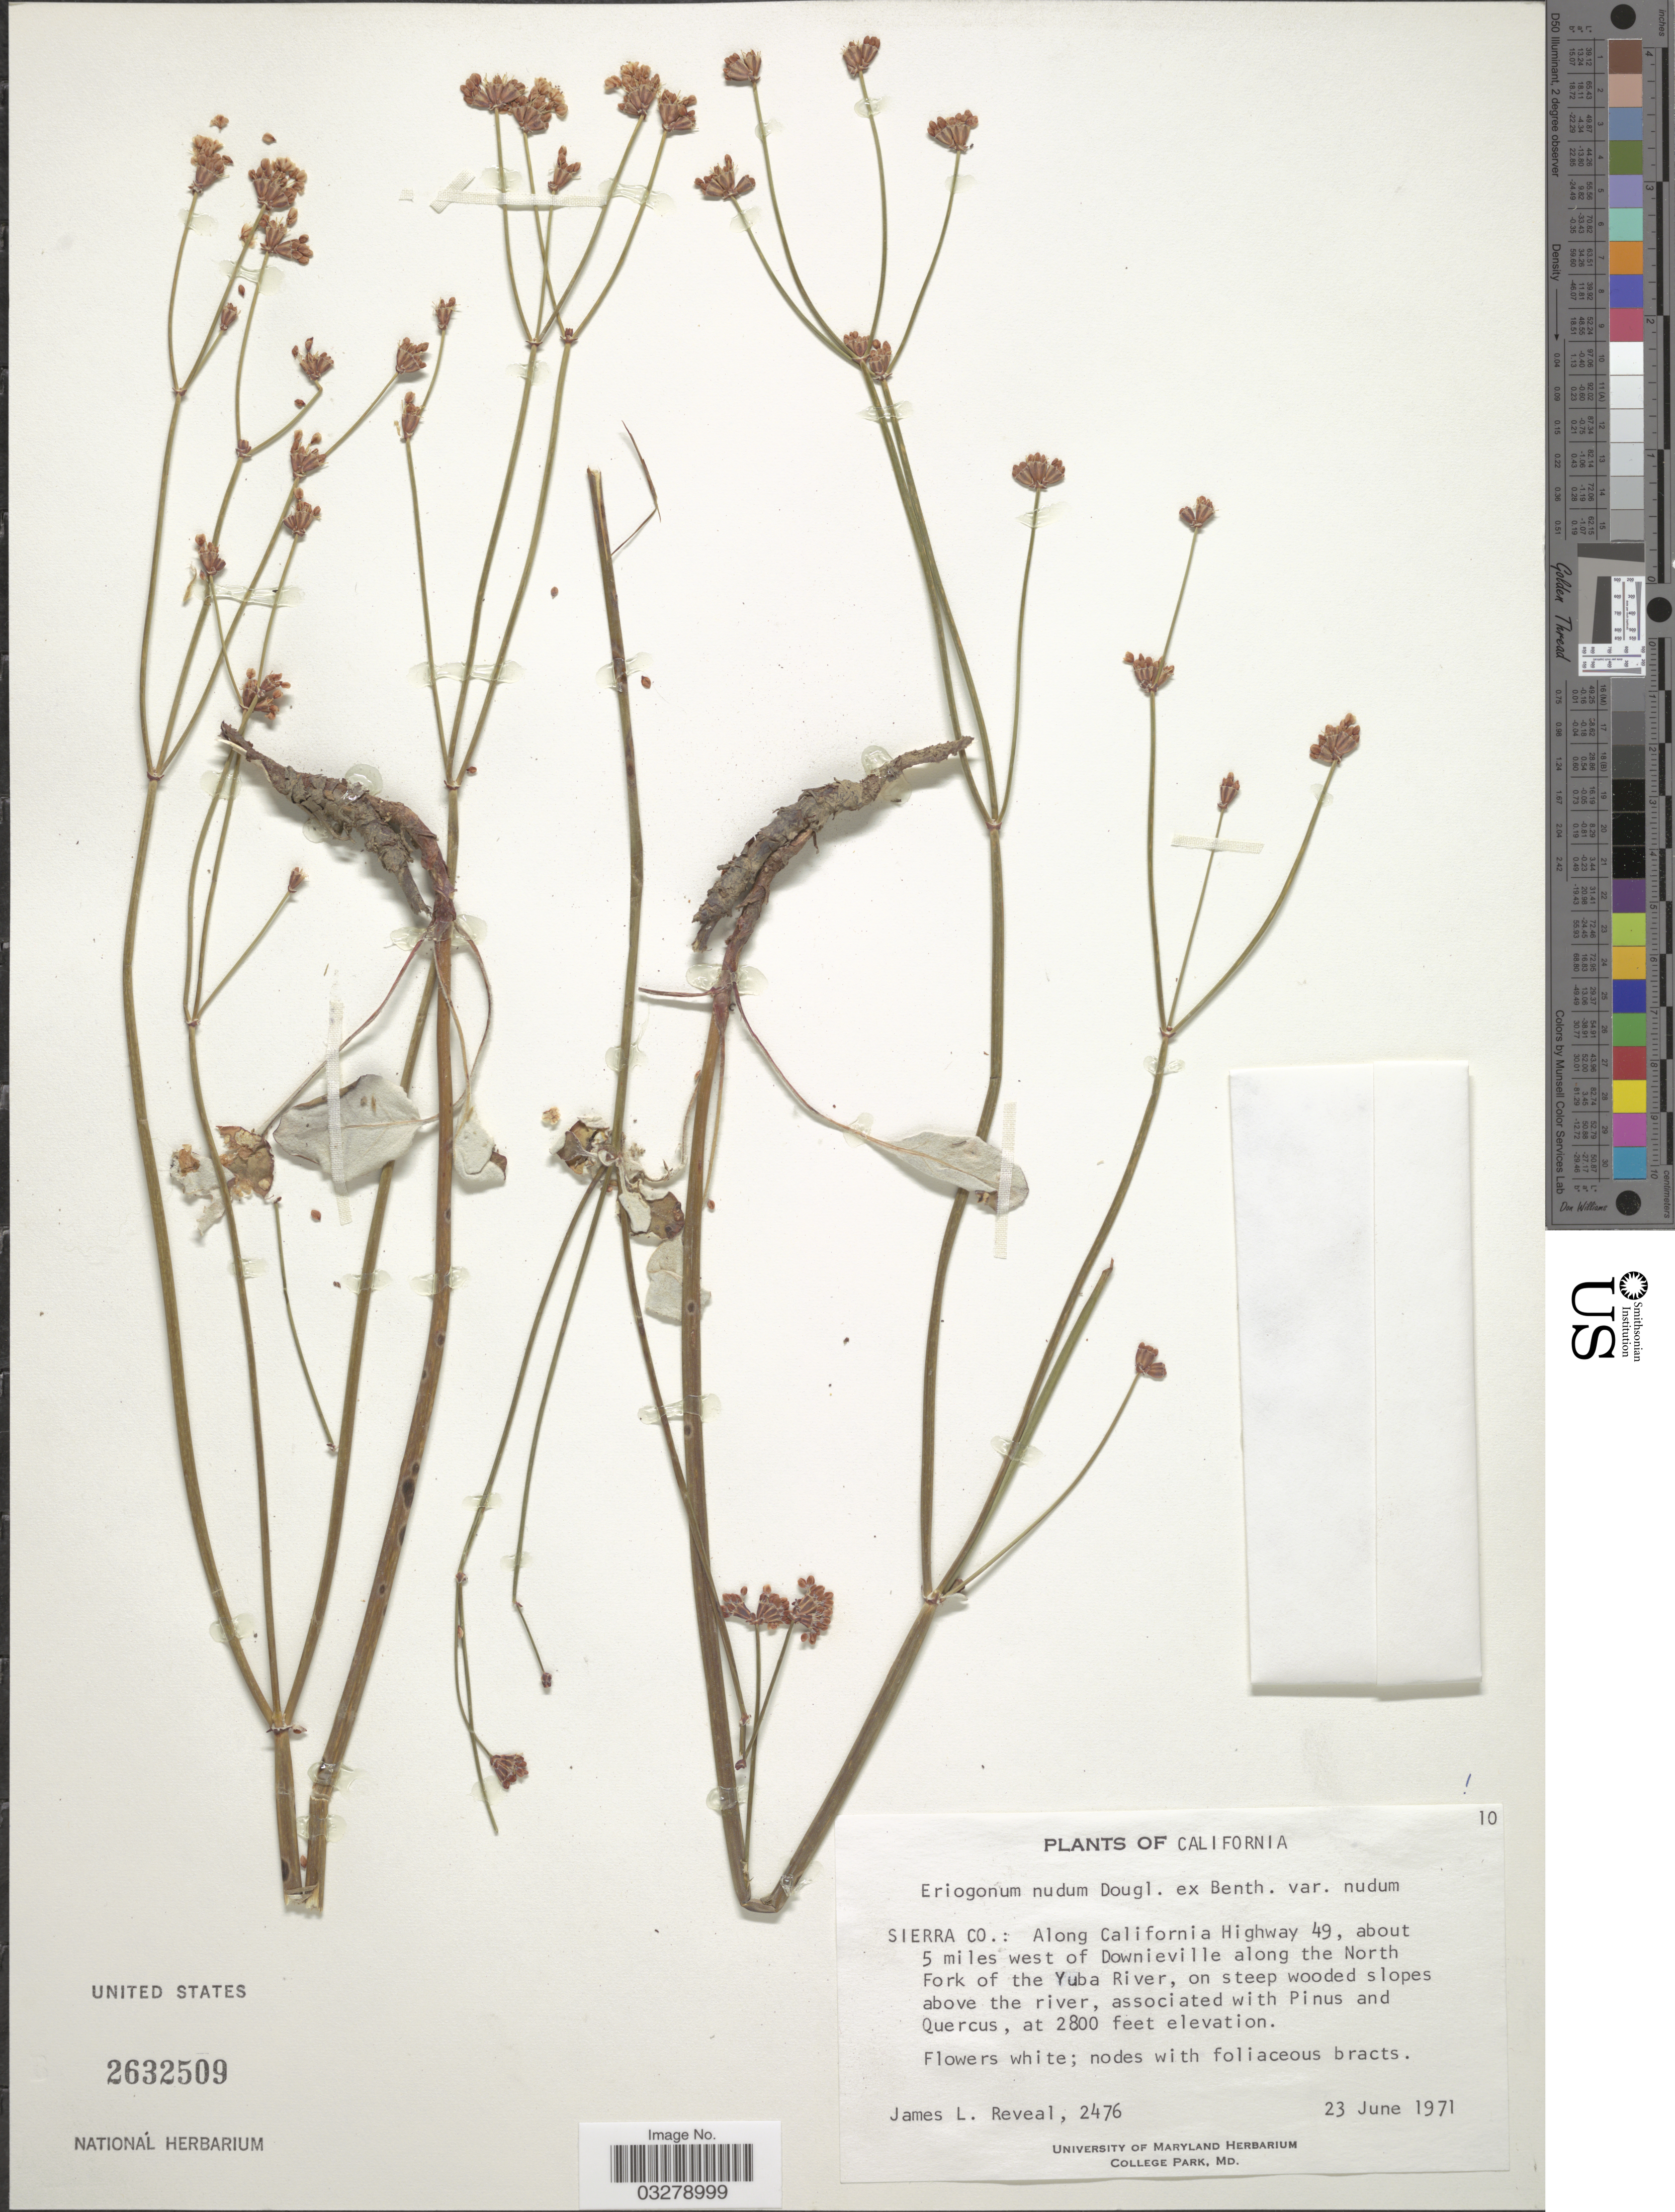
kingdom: Plantae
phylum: Tracheophyta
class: Magnoliopsida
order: Caryophyllales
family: Polygonaceae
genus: Eriogonum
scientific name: Eriogonum nudum var. nudum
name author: Douglas ex Benth.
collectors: J. L. Reveal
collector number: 2476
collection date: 1971-06-23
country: United States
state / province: California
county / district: Sierra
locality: Sierra Co.: Along California Highway 49, about 5 miles west of Downieville along the North Fork of the Yuba River.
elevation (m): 853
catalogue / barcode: US 2632509